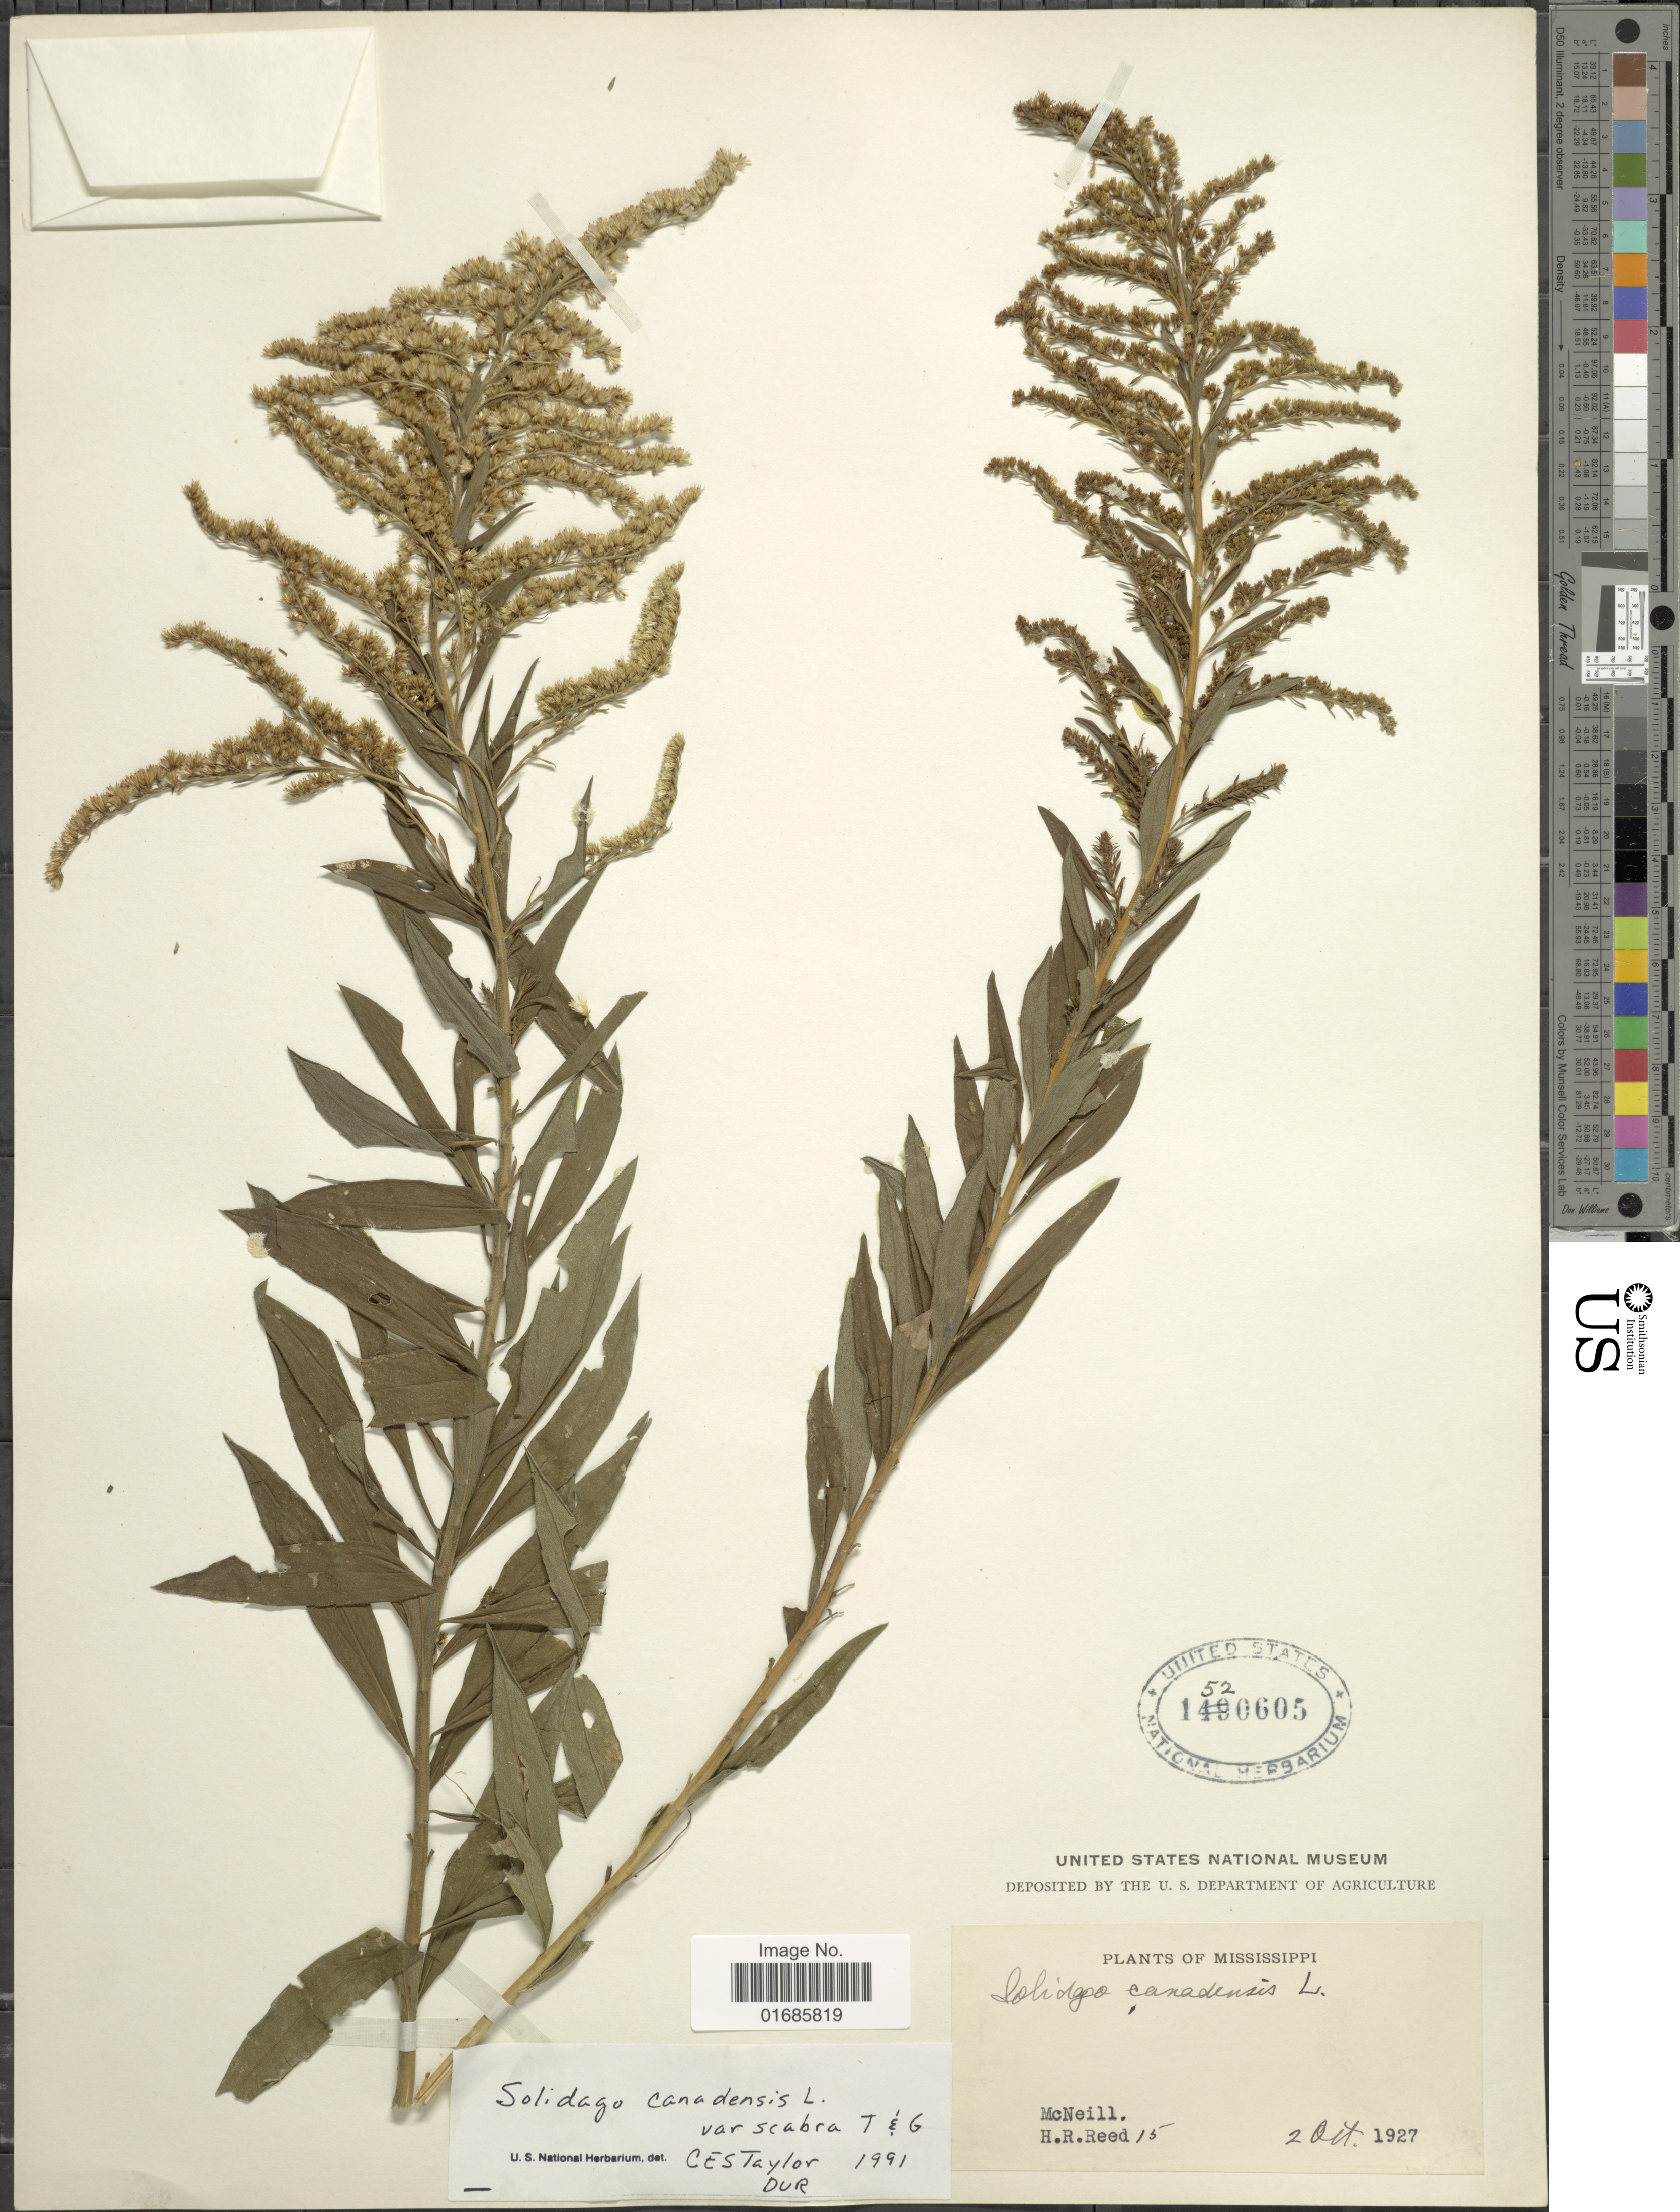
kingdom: Plantae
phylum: Tracheophyta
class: Magnoliopsida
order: Asterales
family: Asteraceae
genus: Solidago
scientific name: Solidago canadensis var. scabra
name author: (Muhl. ex Willd.) Torr. & A. Gray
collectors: McNeill & H. Reed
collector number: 15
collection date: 1927-10-02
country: United States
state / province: Mississippi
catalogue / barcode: US 1520605